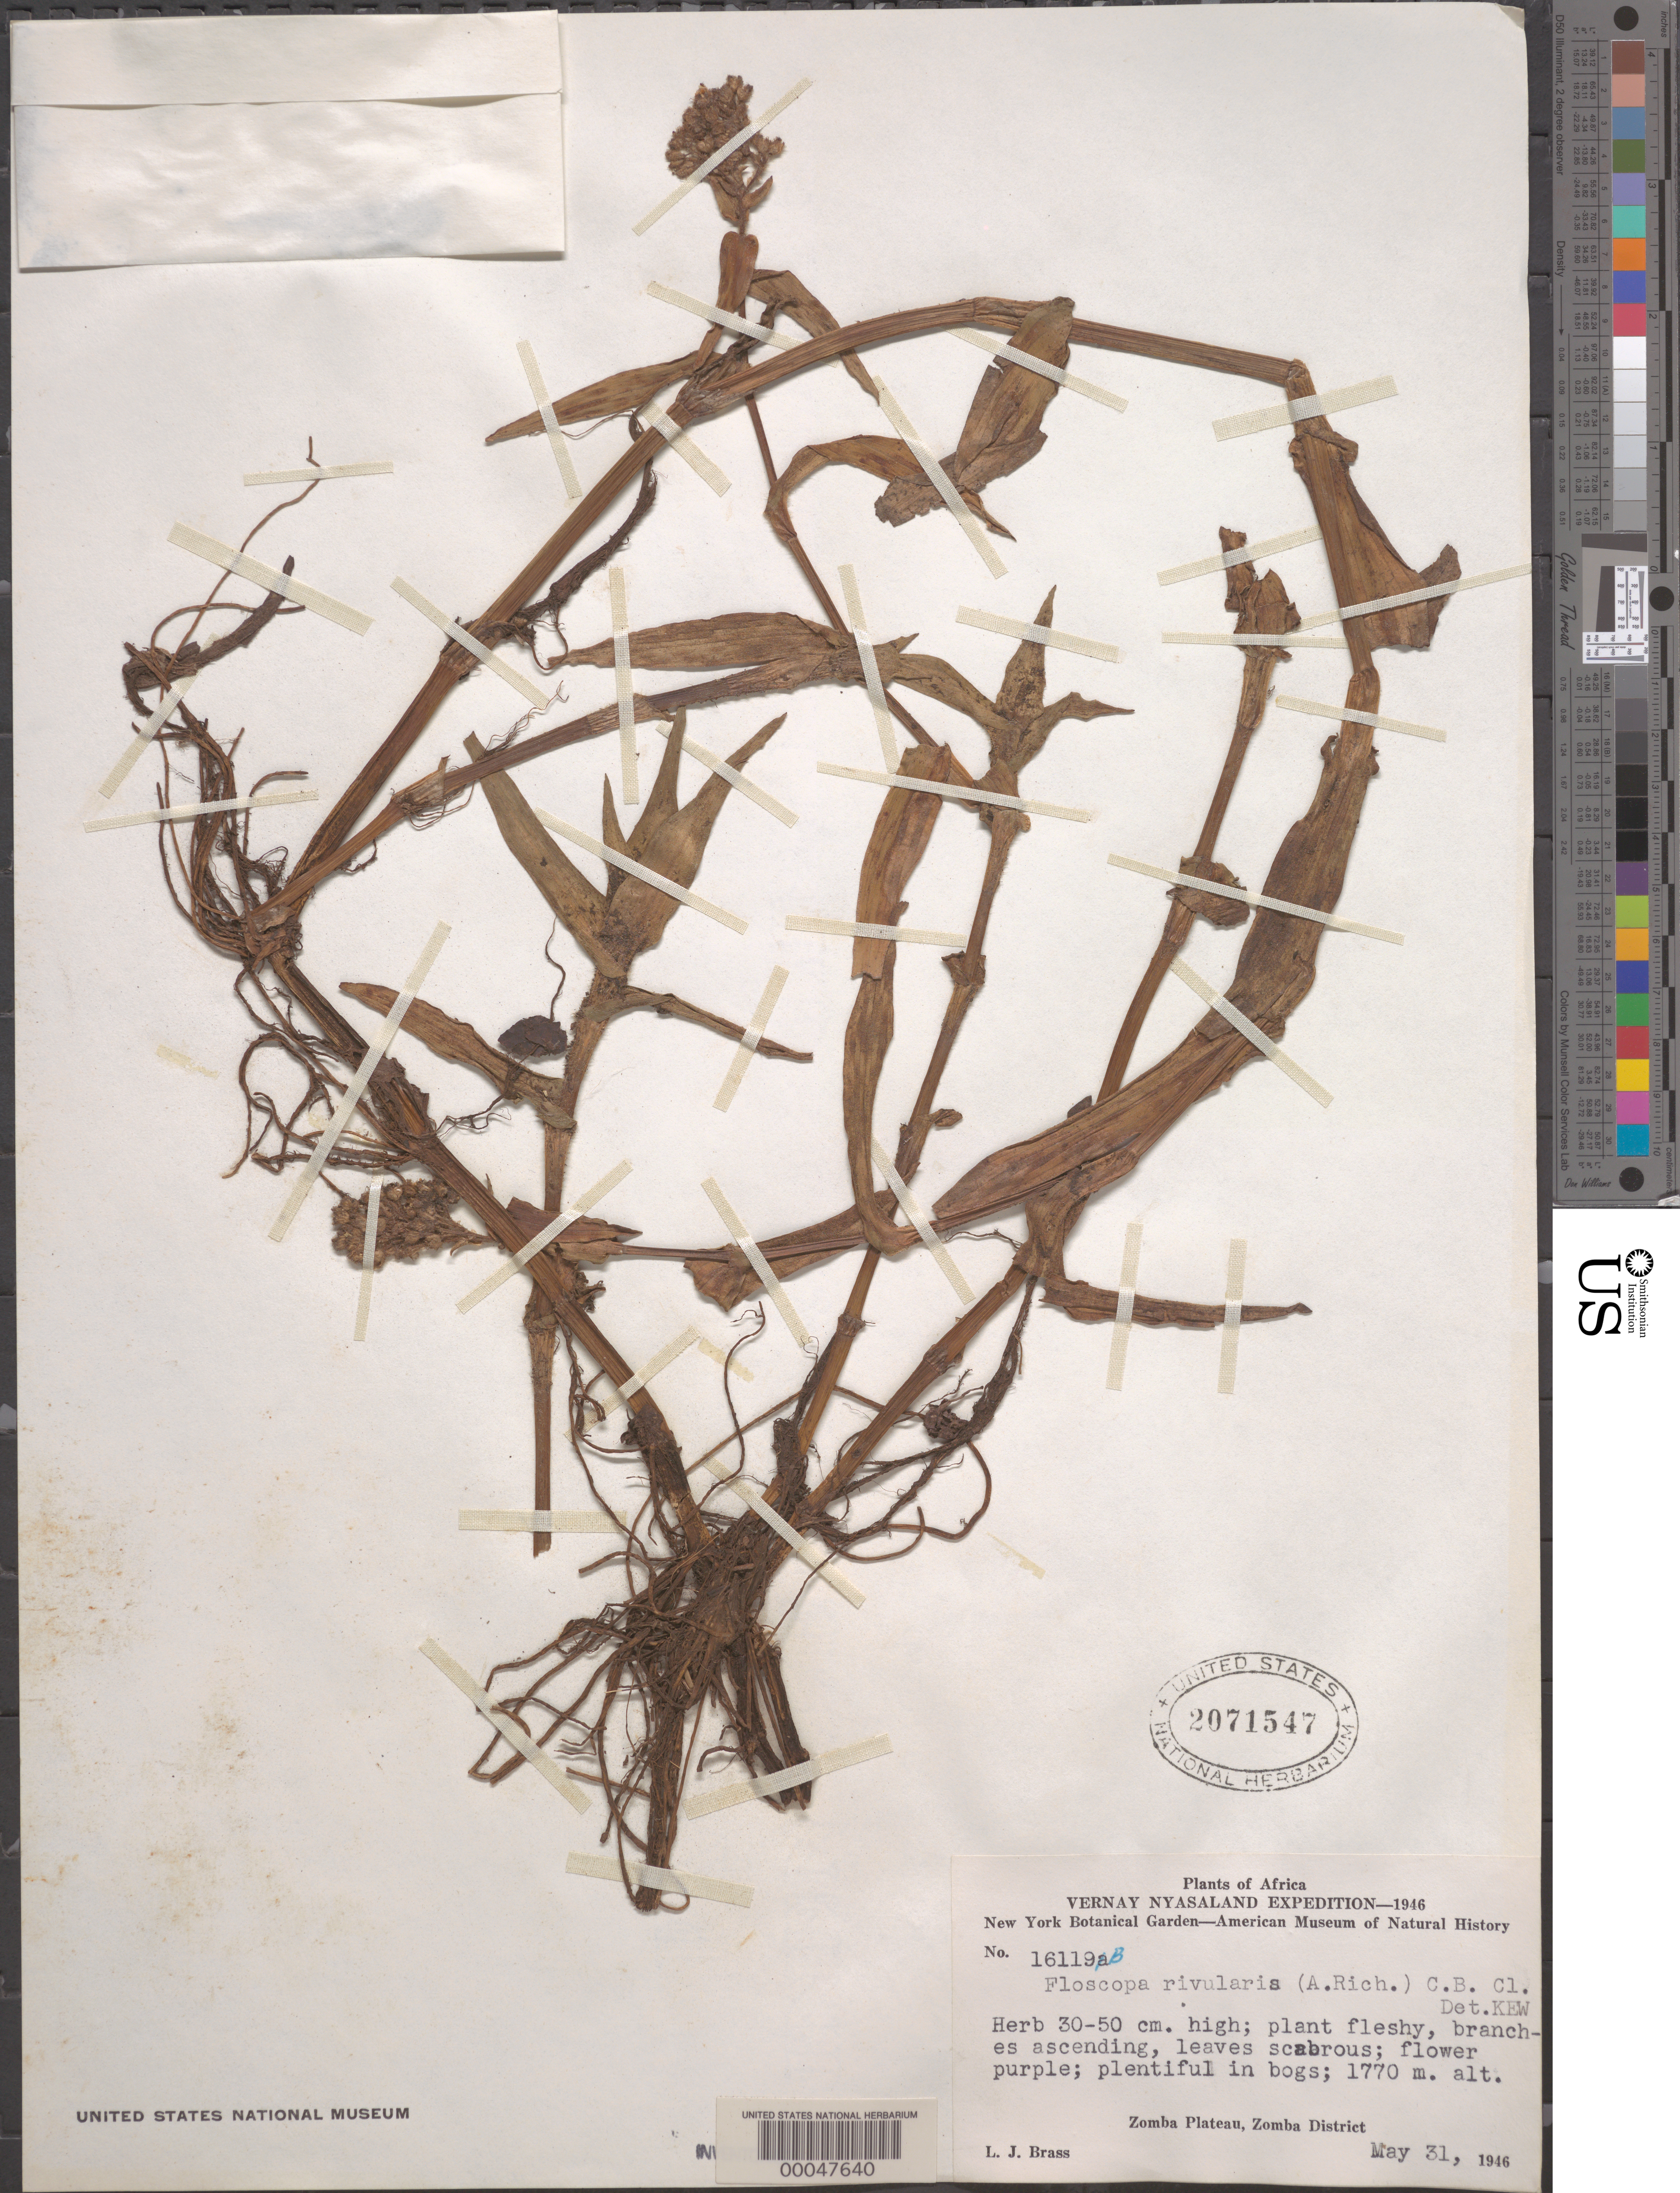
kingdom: Plantae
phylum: Tracheophyta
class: Liliopsida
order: Commelinales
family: Commelinaceae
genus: Floscopa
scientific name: Floscopa glomerata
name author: (Willd. ex Schult. & Schult. f.) Hassk.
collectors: L. J. Brass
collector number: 16119b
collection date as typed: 31 May 1946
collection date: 1946-05-31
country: Malawi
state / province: Southern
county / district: Zomba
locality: Zomba plateau, zomba district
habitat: Bogs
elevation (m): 1770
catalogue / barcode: US 2071547